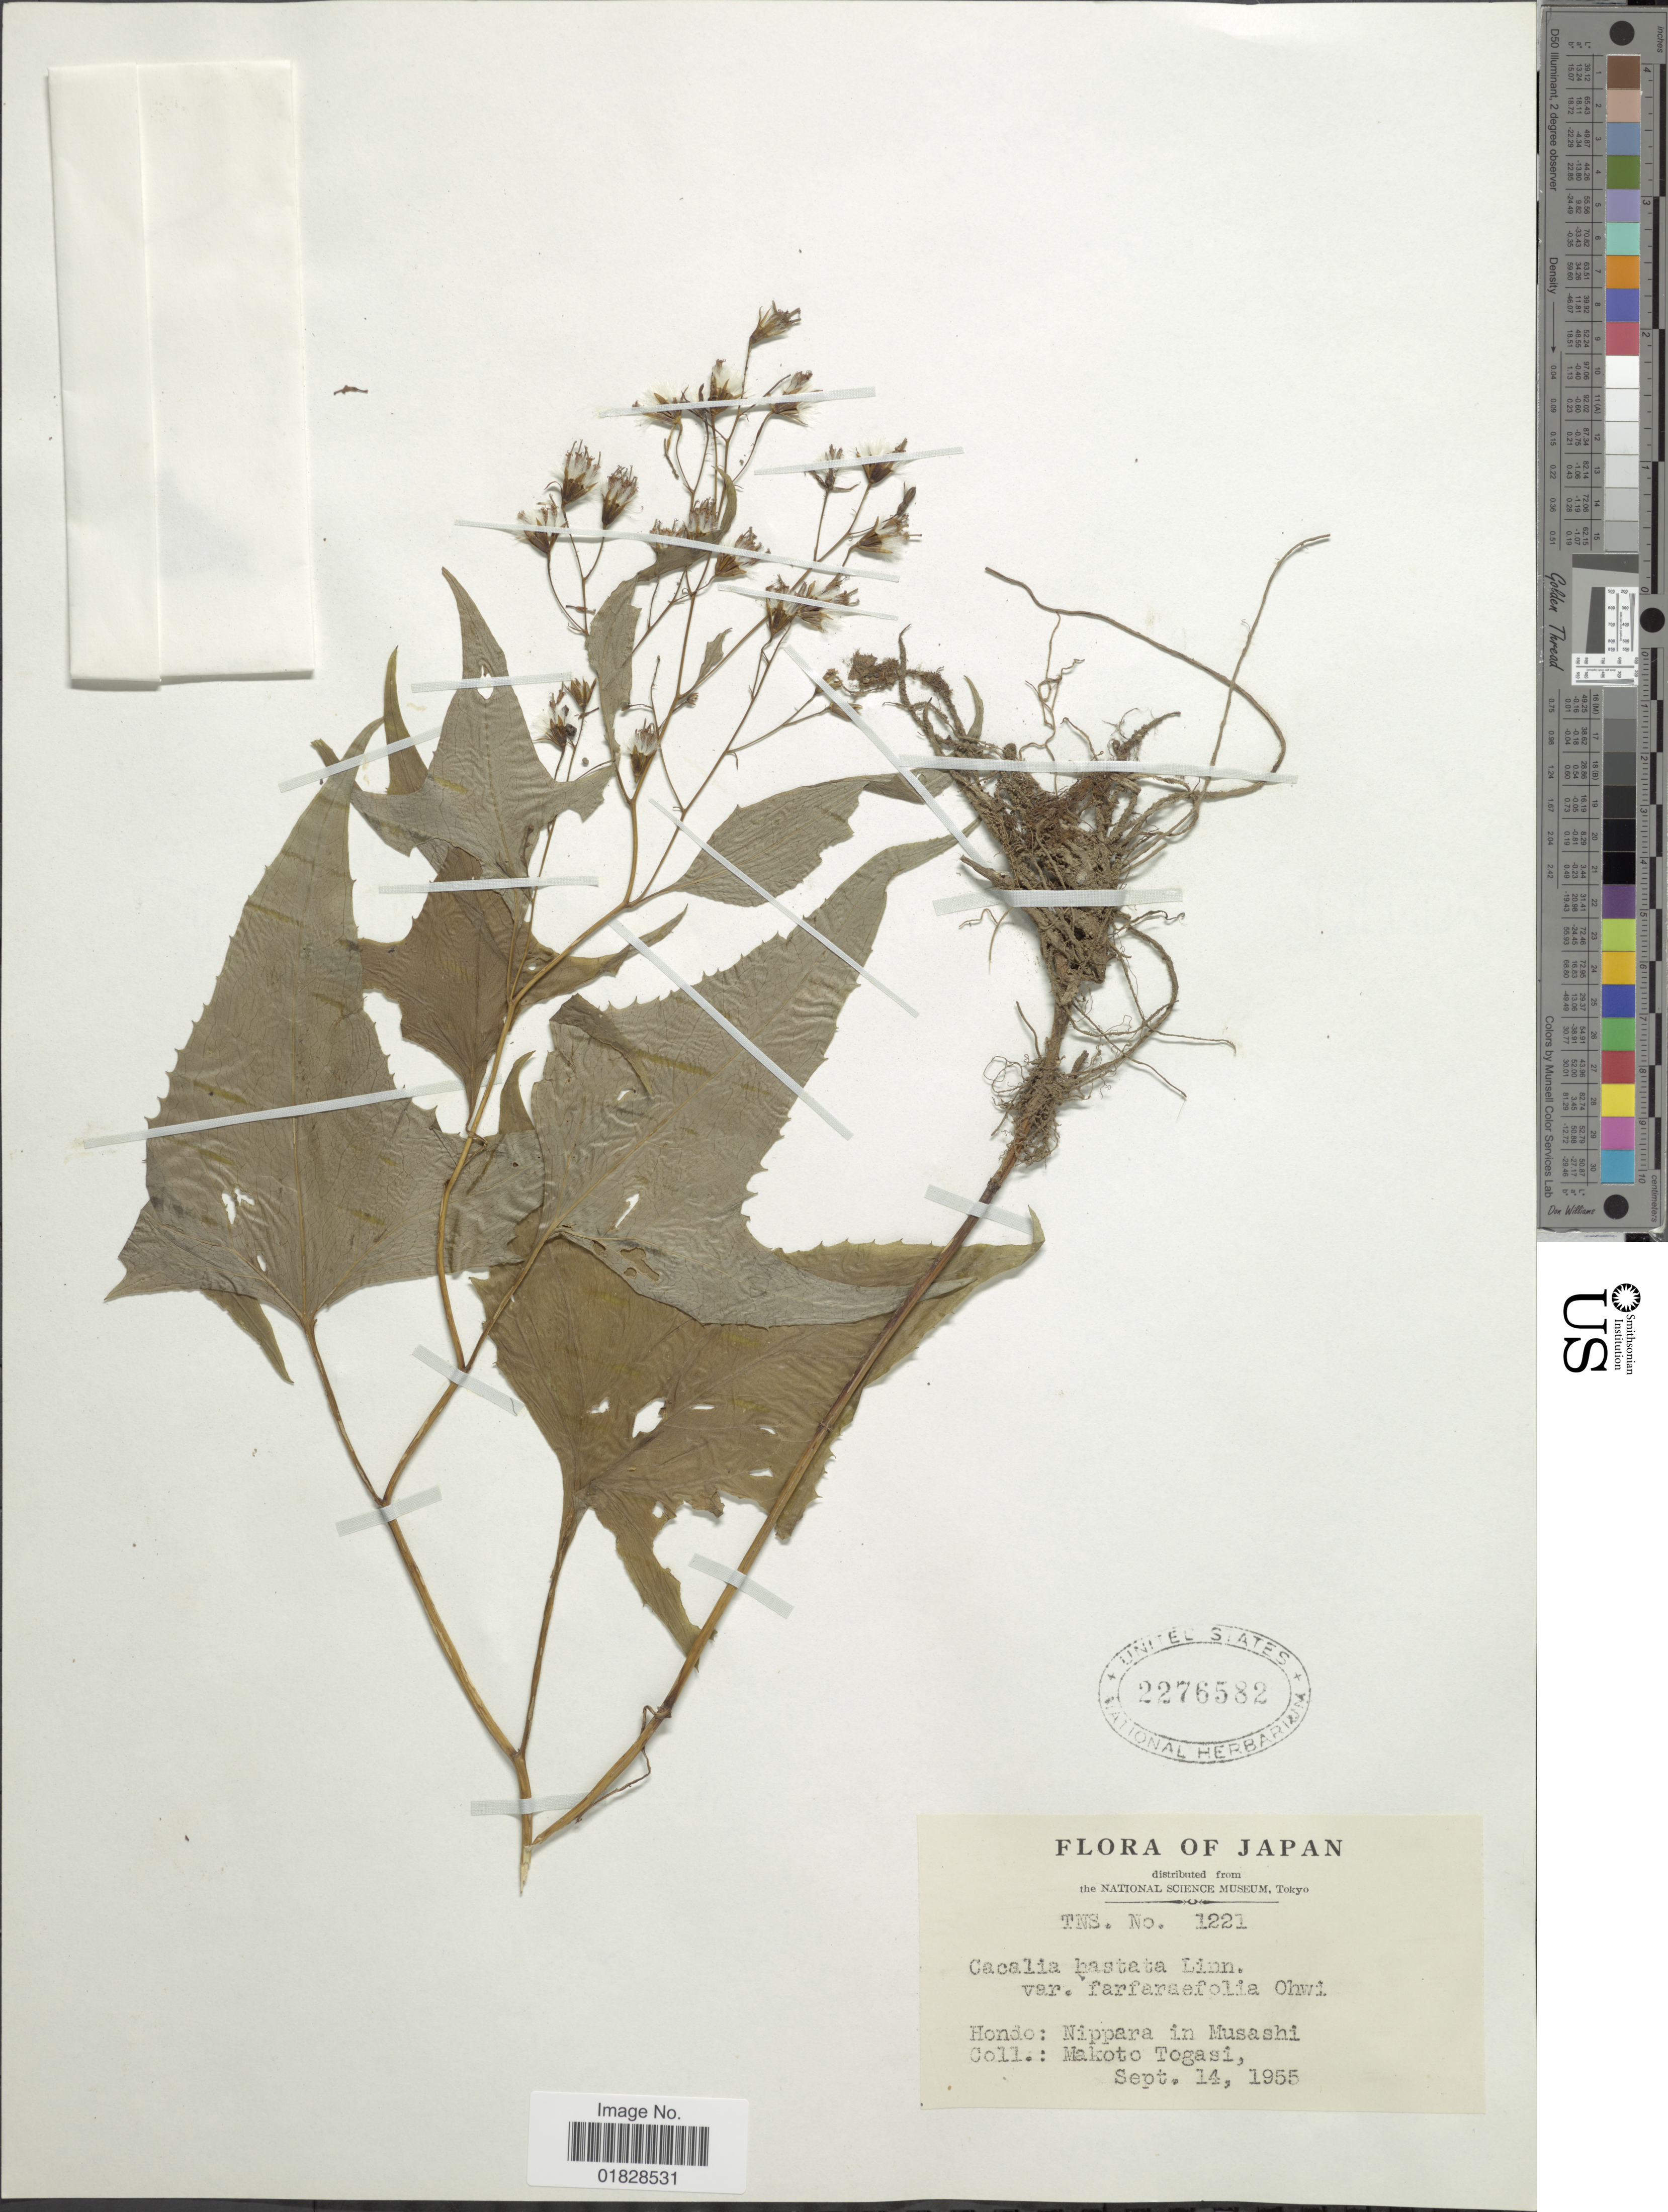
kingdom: Plantae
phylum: Tracheophyta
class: Magnoliopsida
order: Asterales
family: Asteraceae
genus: Parasenecio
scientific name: Parasenecio hastatus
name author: (L.) H. Koyama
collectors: M. Togasi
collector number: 1221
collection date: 1955-09-14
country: Japan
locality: Hondo: Nippara in Musashi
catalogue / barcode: US 2276582